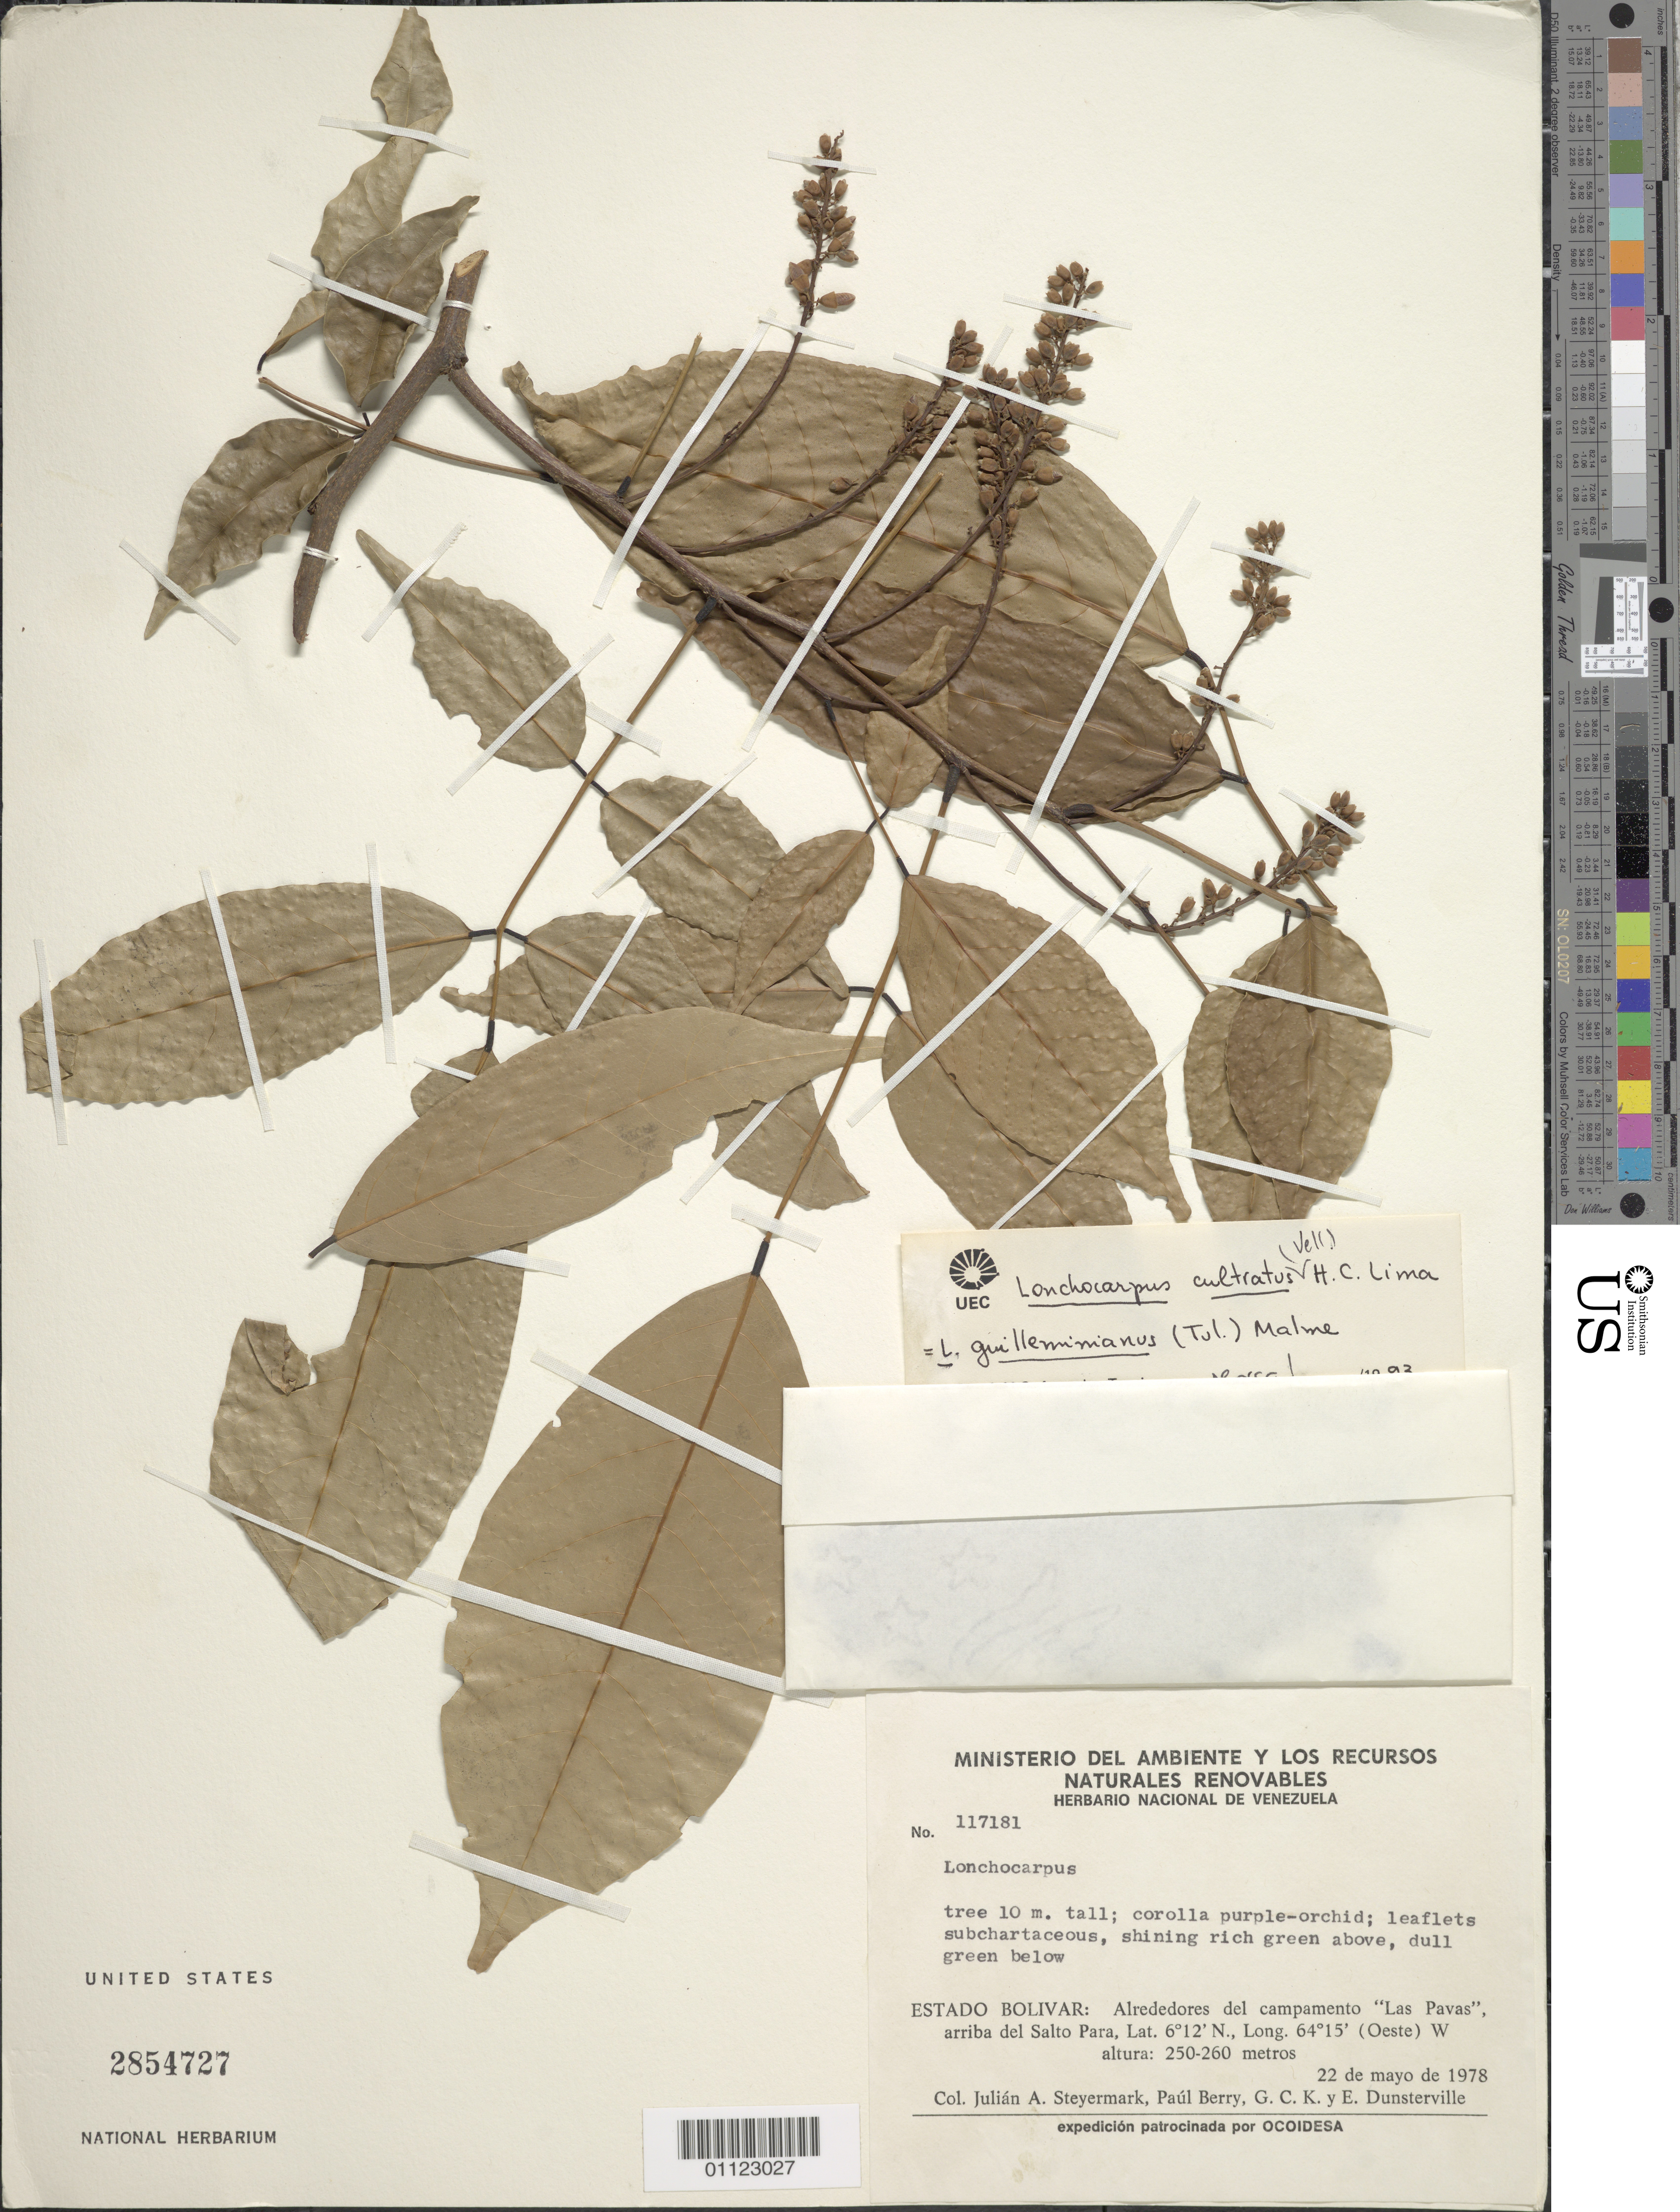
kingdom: Plantae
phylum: Tracheophyta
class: Magnoliopsida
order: Fabales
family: Fabaceae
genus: Lonchocarpus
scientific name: Lonchocarpus cultratus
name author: (Vell.) A.M.G. Azevedo & H.C. Lima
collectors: J. Steyermark, P. T. Berry, G. C. K. Dunsterville & E. Dunsterville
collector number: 117181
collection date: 1978-01-22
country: Colombia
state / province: Bolívar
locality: Estado Bolivar: Alrededores del campamento ""Las Pavas"" arriba del Salto Para.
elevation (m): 250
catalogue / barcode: US 2854727